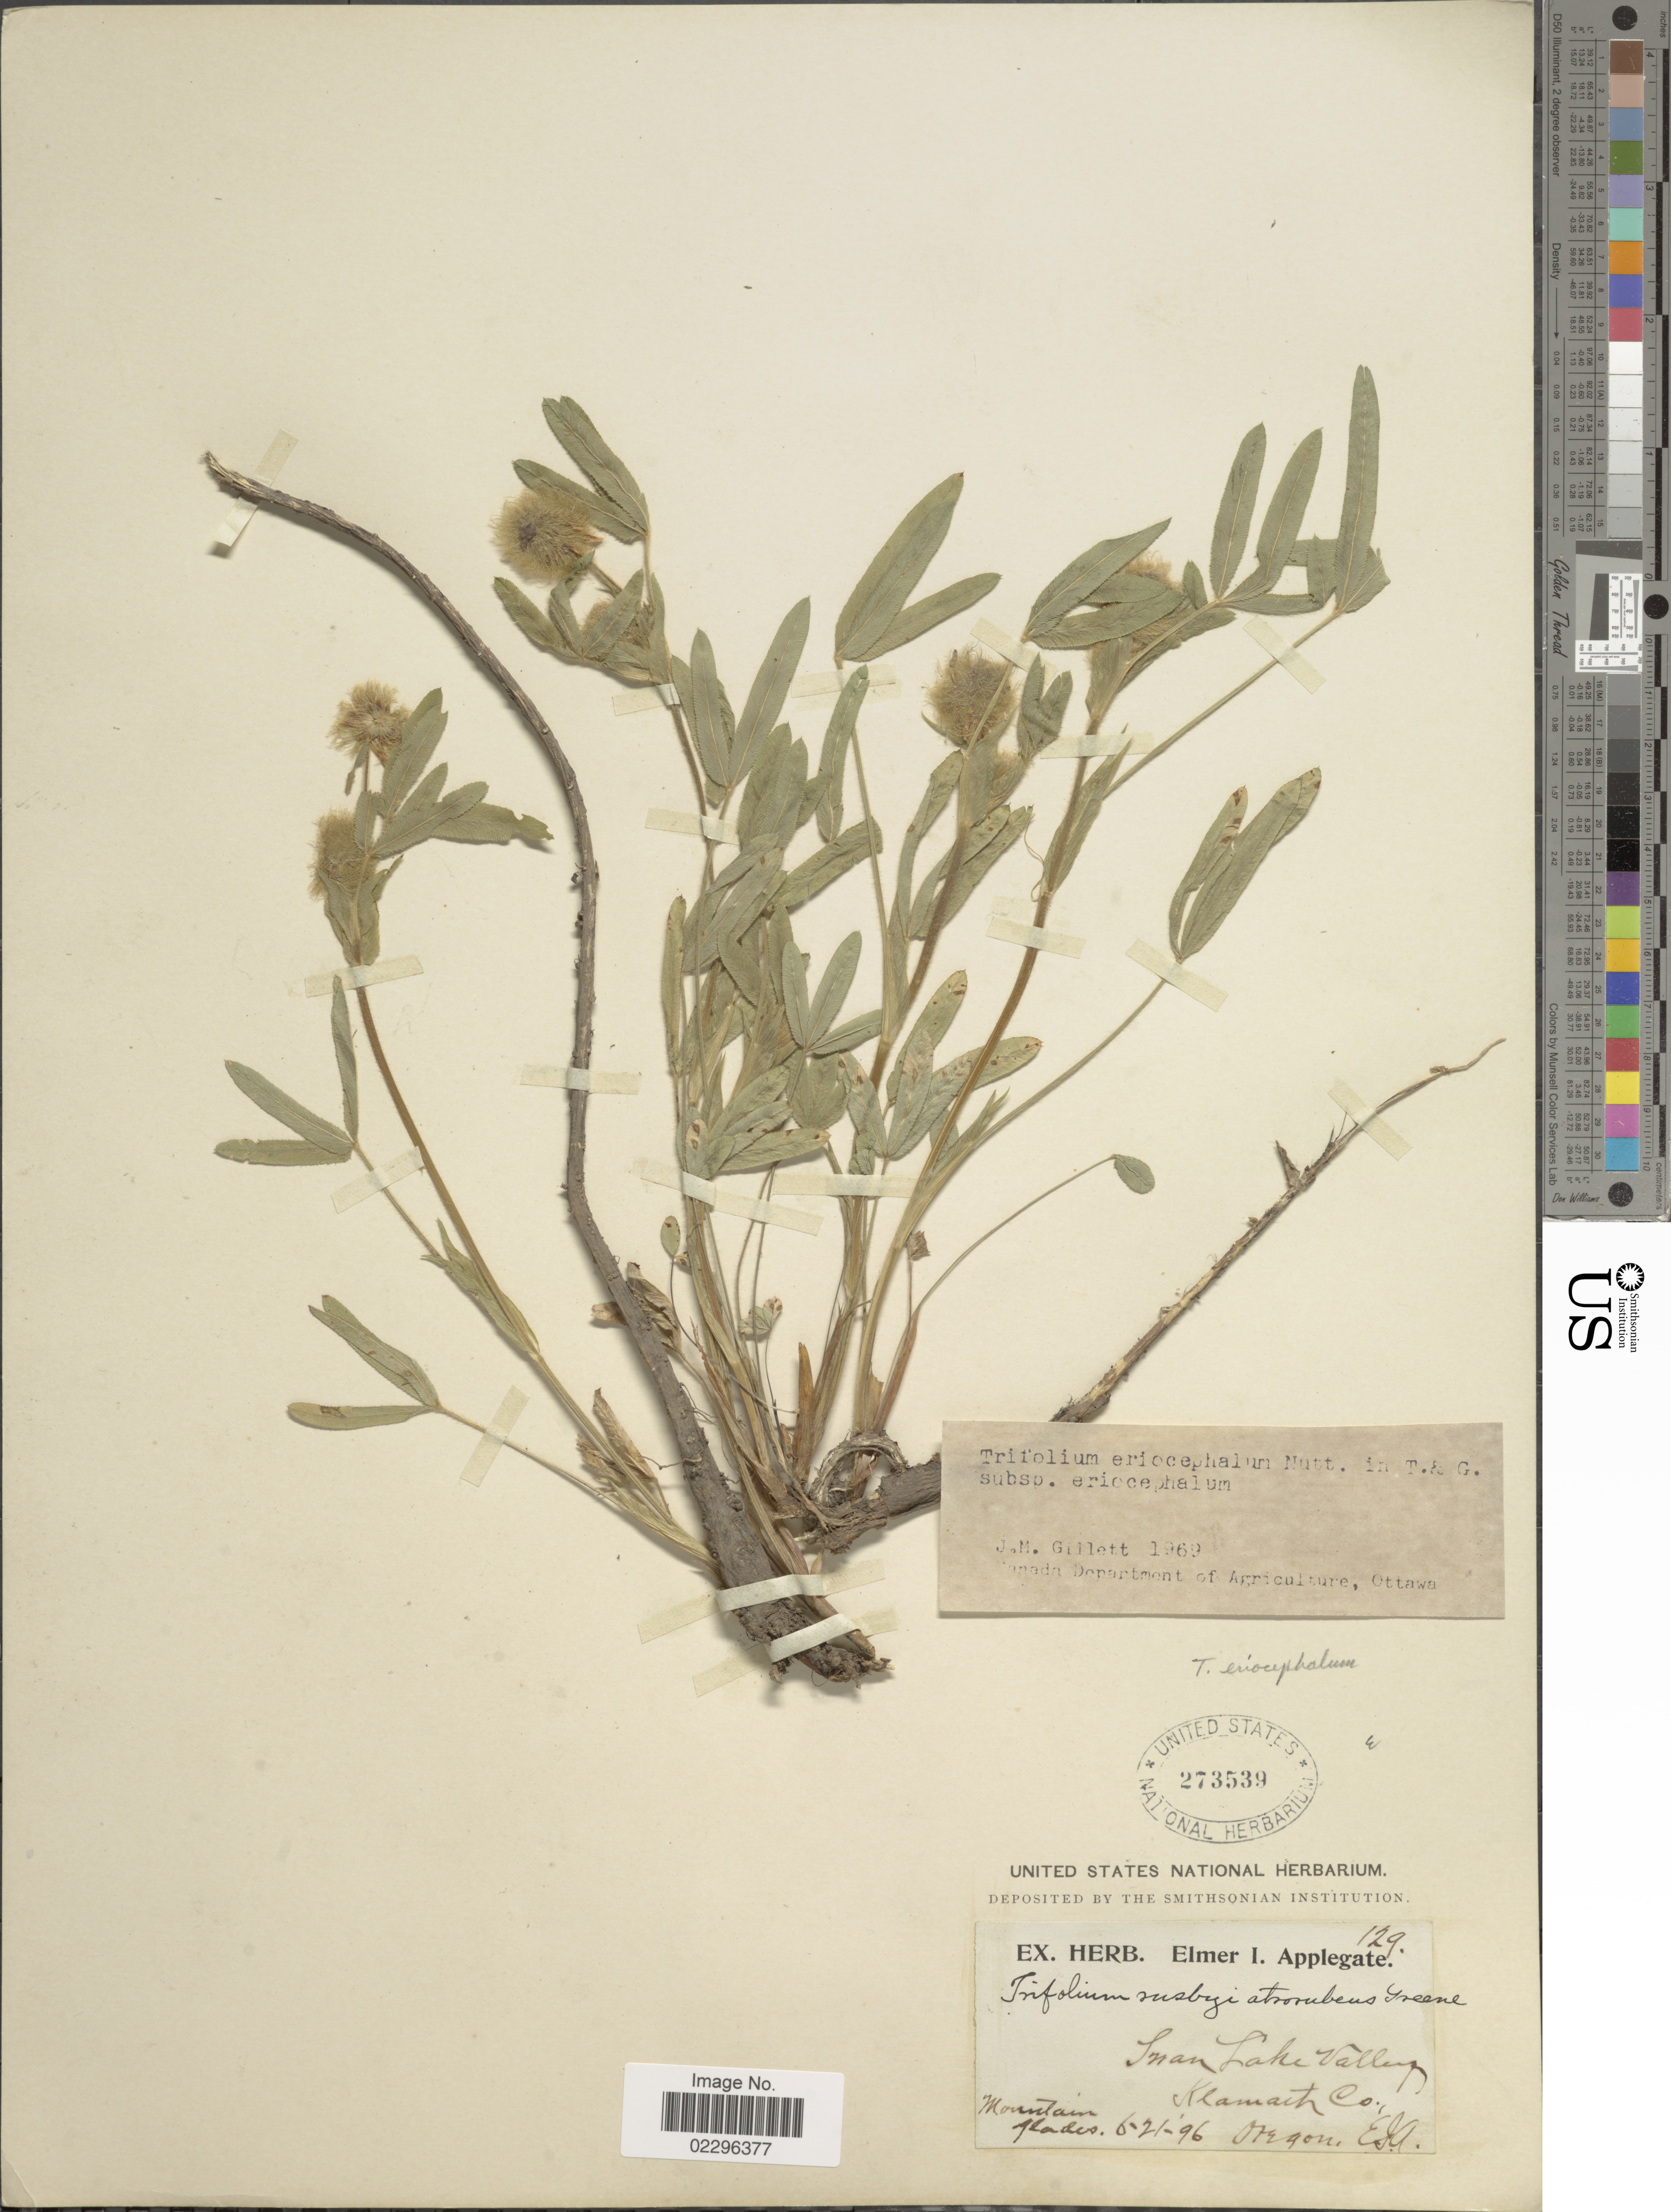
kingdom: Plantae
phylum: Tracheophyta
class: Magnoliopsida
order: Fabales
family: Fabaceae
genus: Trifolium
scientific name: Trifolium eriocephalum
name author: Nutt.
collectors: E. I. Applegate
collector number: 129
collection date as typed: Transcribed d/m/y: 21/6/96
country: United States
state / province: Oregon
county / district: Klamath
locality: Inan Lake Valley, Klamath Co. Mountain, glades.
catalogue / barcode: US 273539